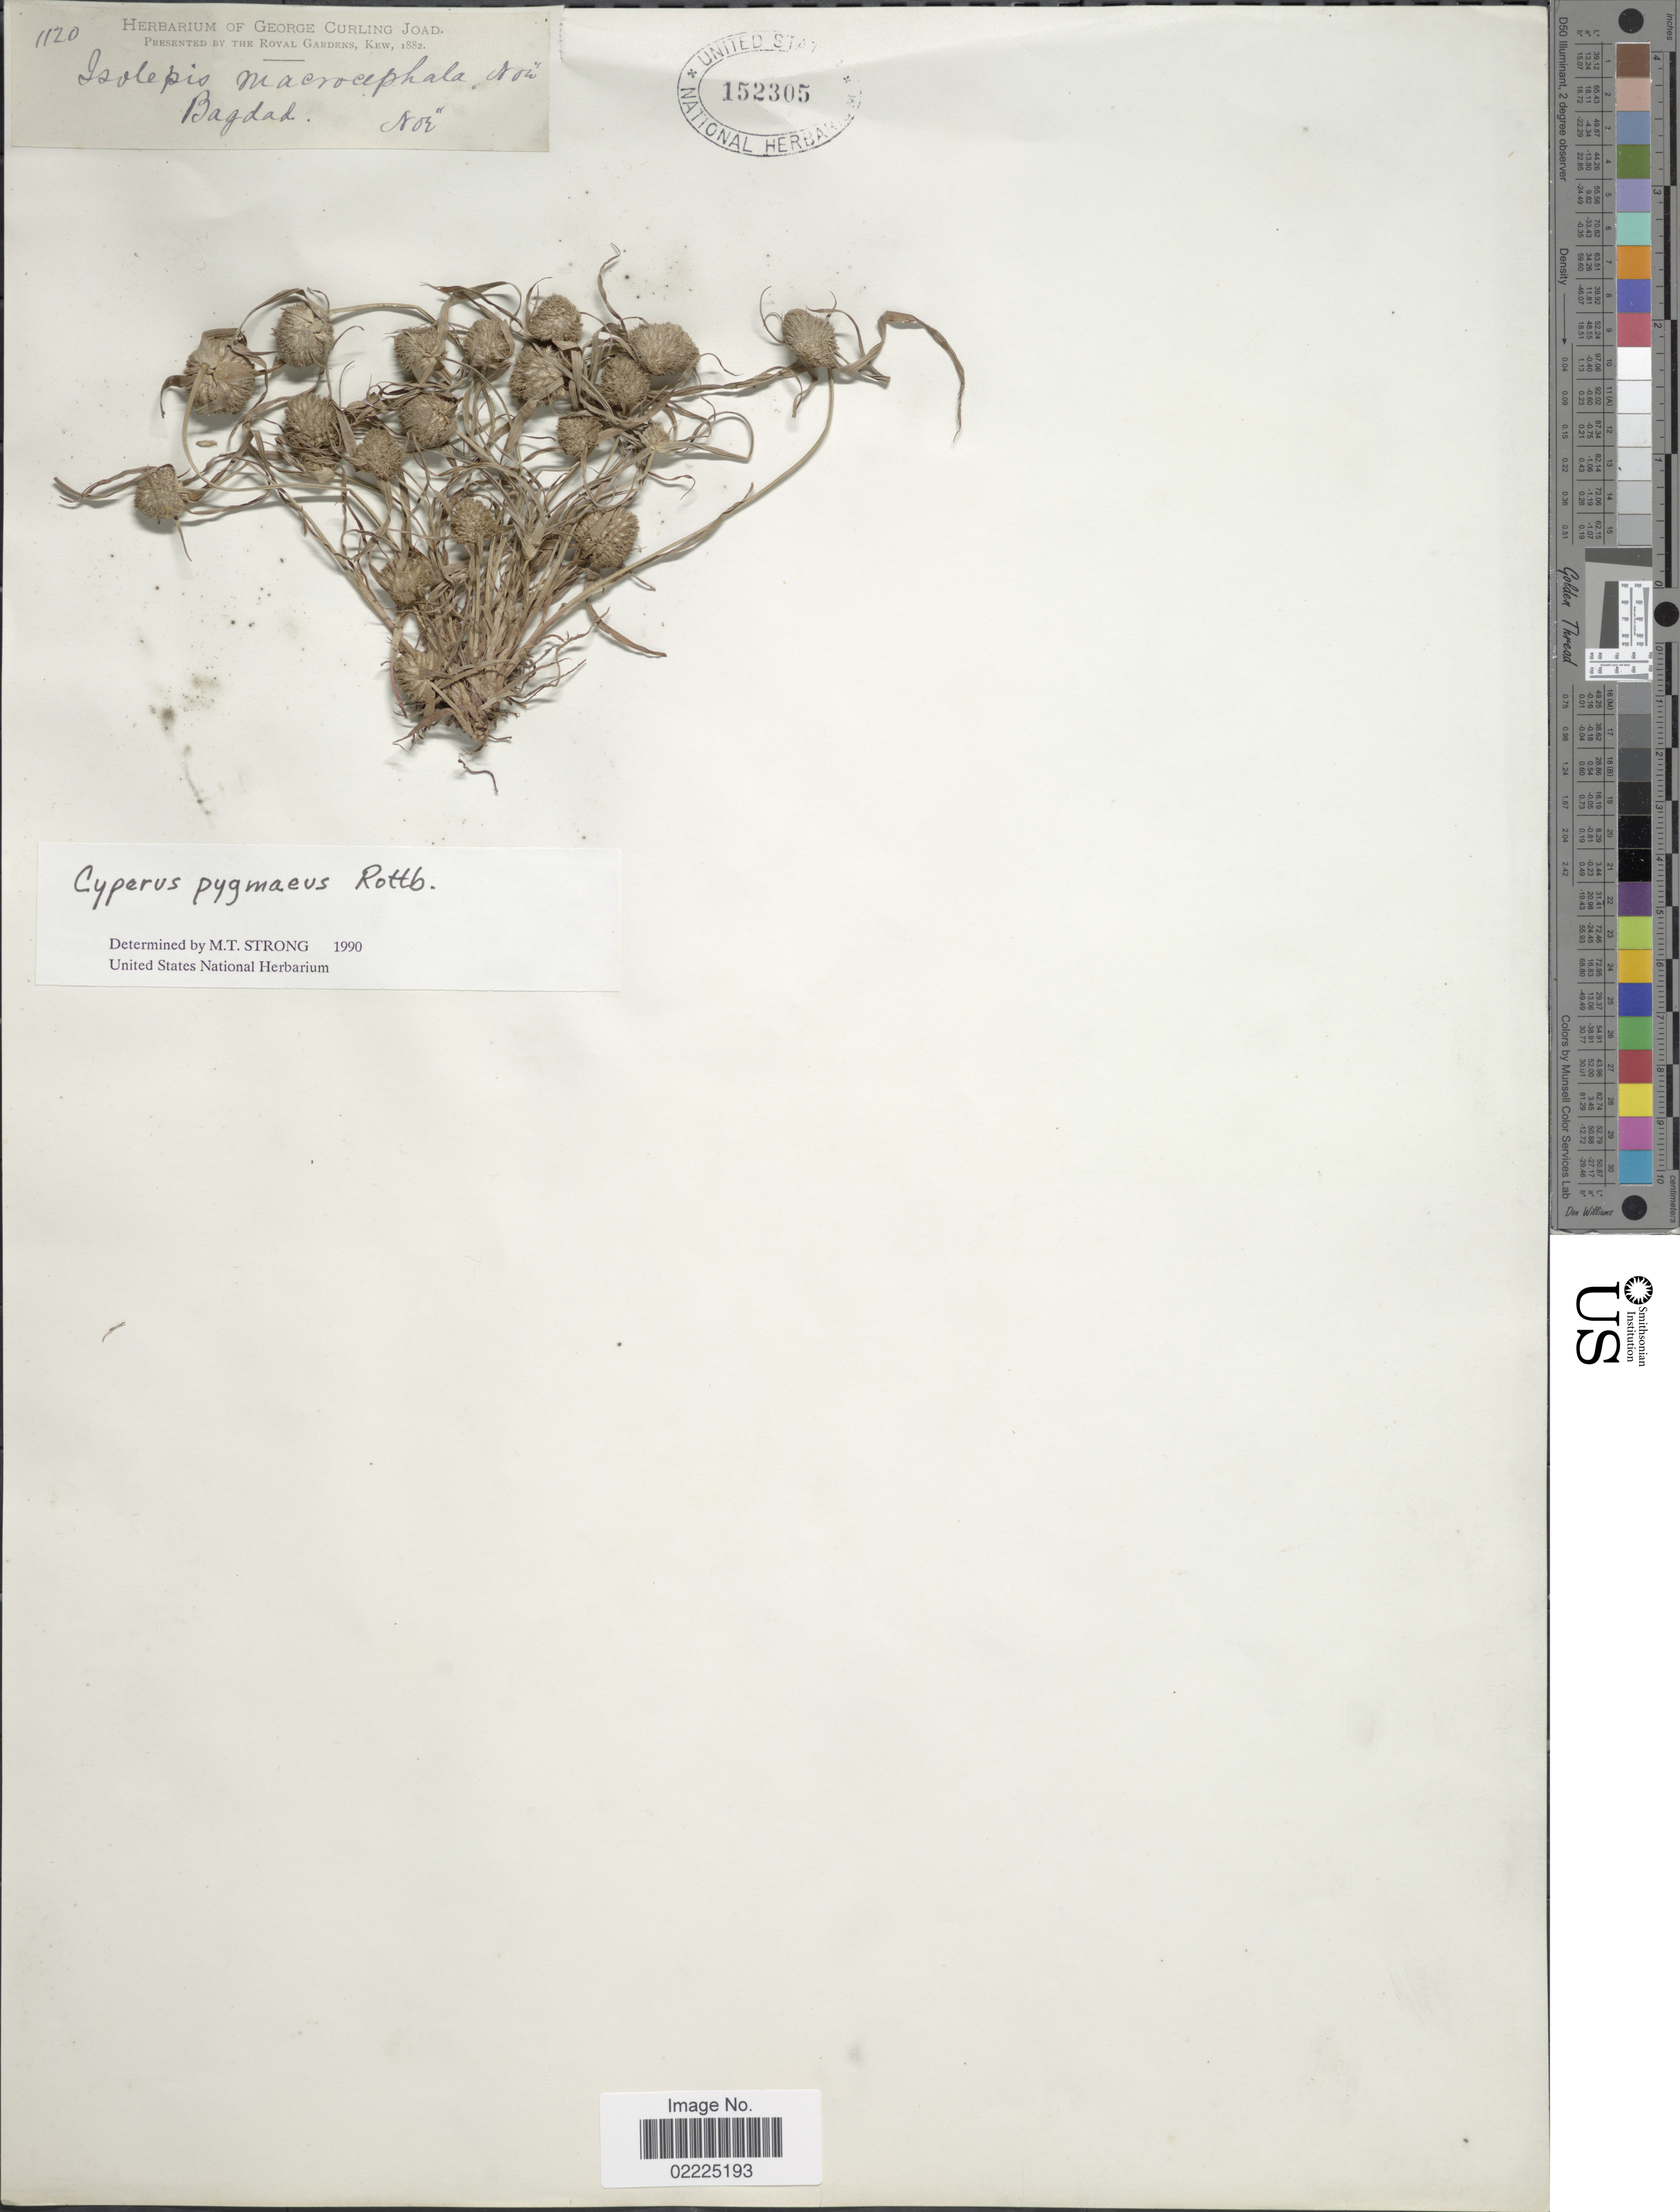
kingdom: Plantae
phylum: Tracheophyta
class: Liliopsida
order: Poales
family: Cyperaceae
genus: Cyperus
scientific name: Cyperus pygmaeus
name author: Rottb.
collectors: -. Nor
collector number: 1120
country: Iraq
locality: Bagdad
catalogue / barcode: US 152305